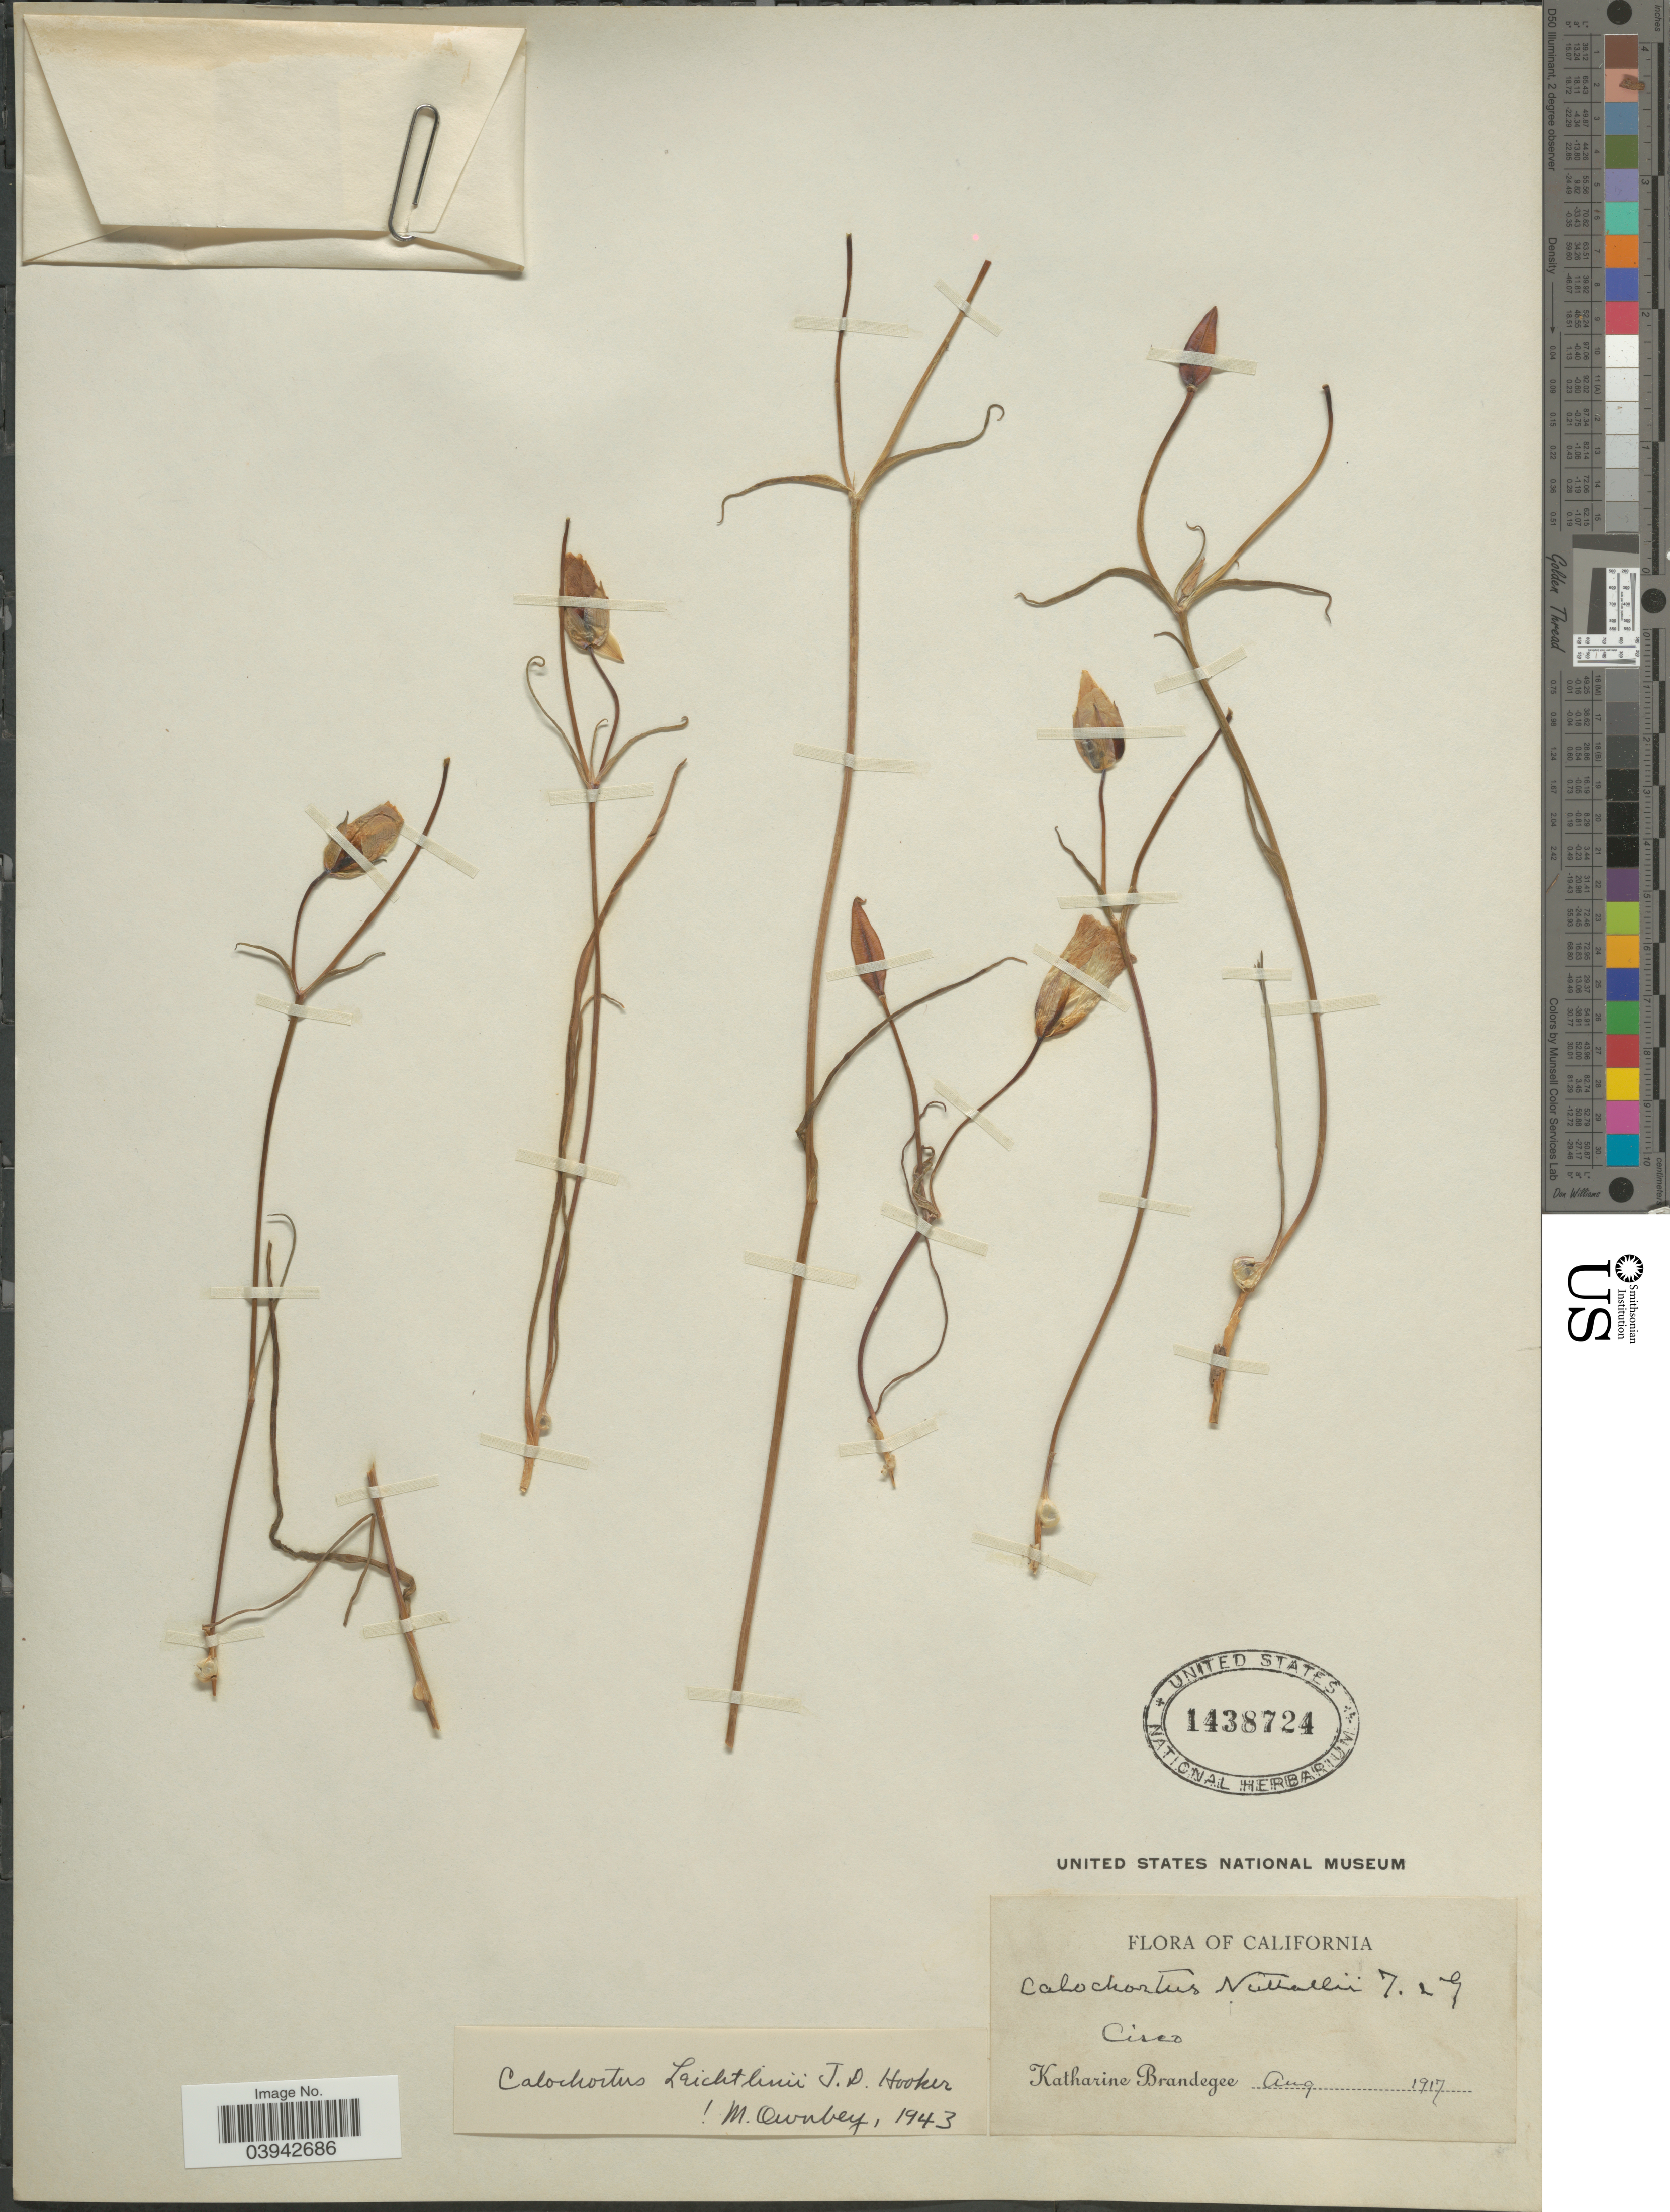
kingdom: Plantae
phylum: Tracheophyta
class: Liliopsida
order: Liliales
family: Liliaceae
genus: Calochortus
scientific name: Calochortus leichtlinii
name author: Hook. f.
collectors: M. K. Brandegee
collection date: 1917-08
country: United States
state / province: California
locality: Cisco.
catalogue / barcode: US 1438724